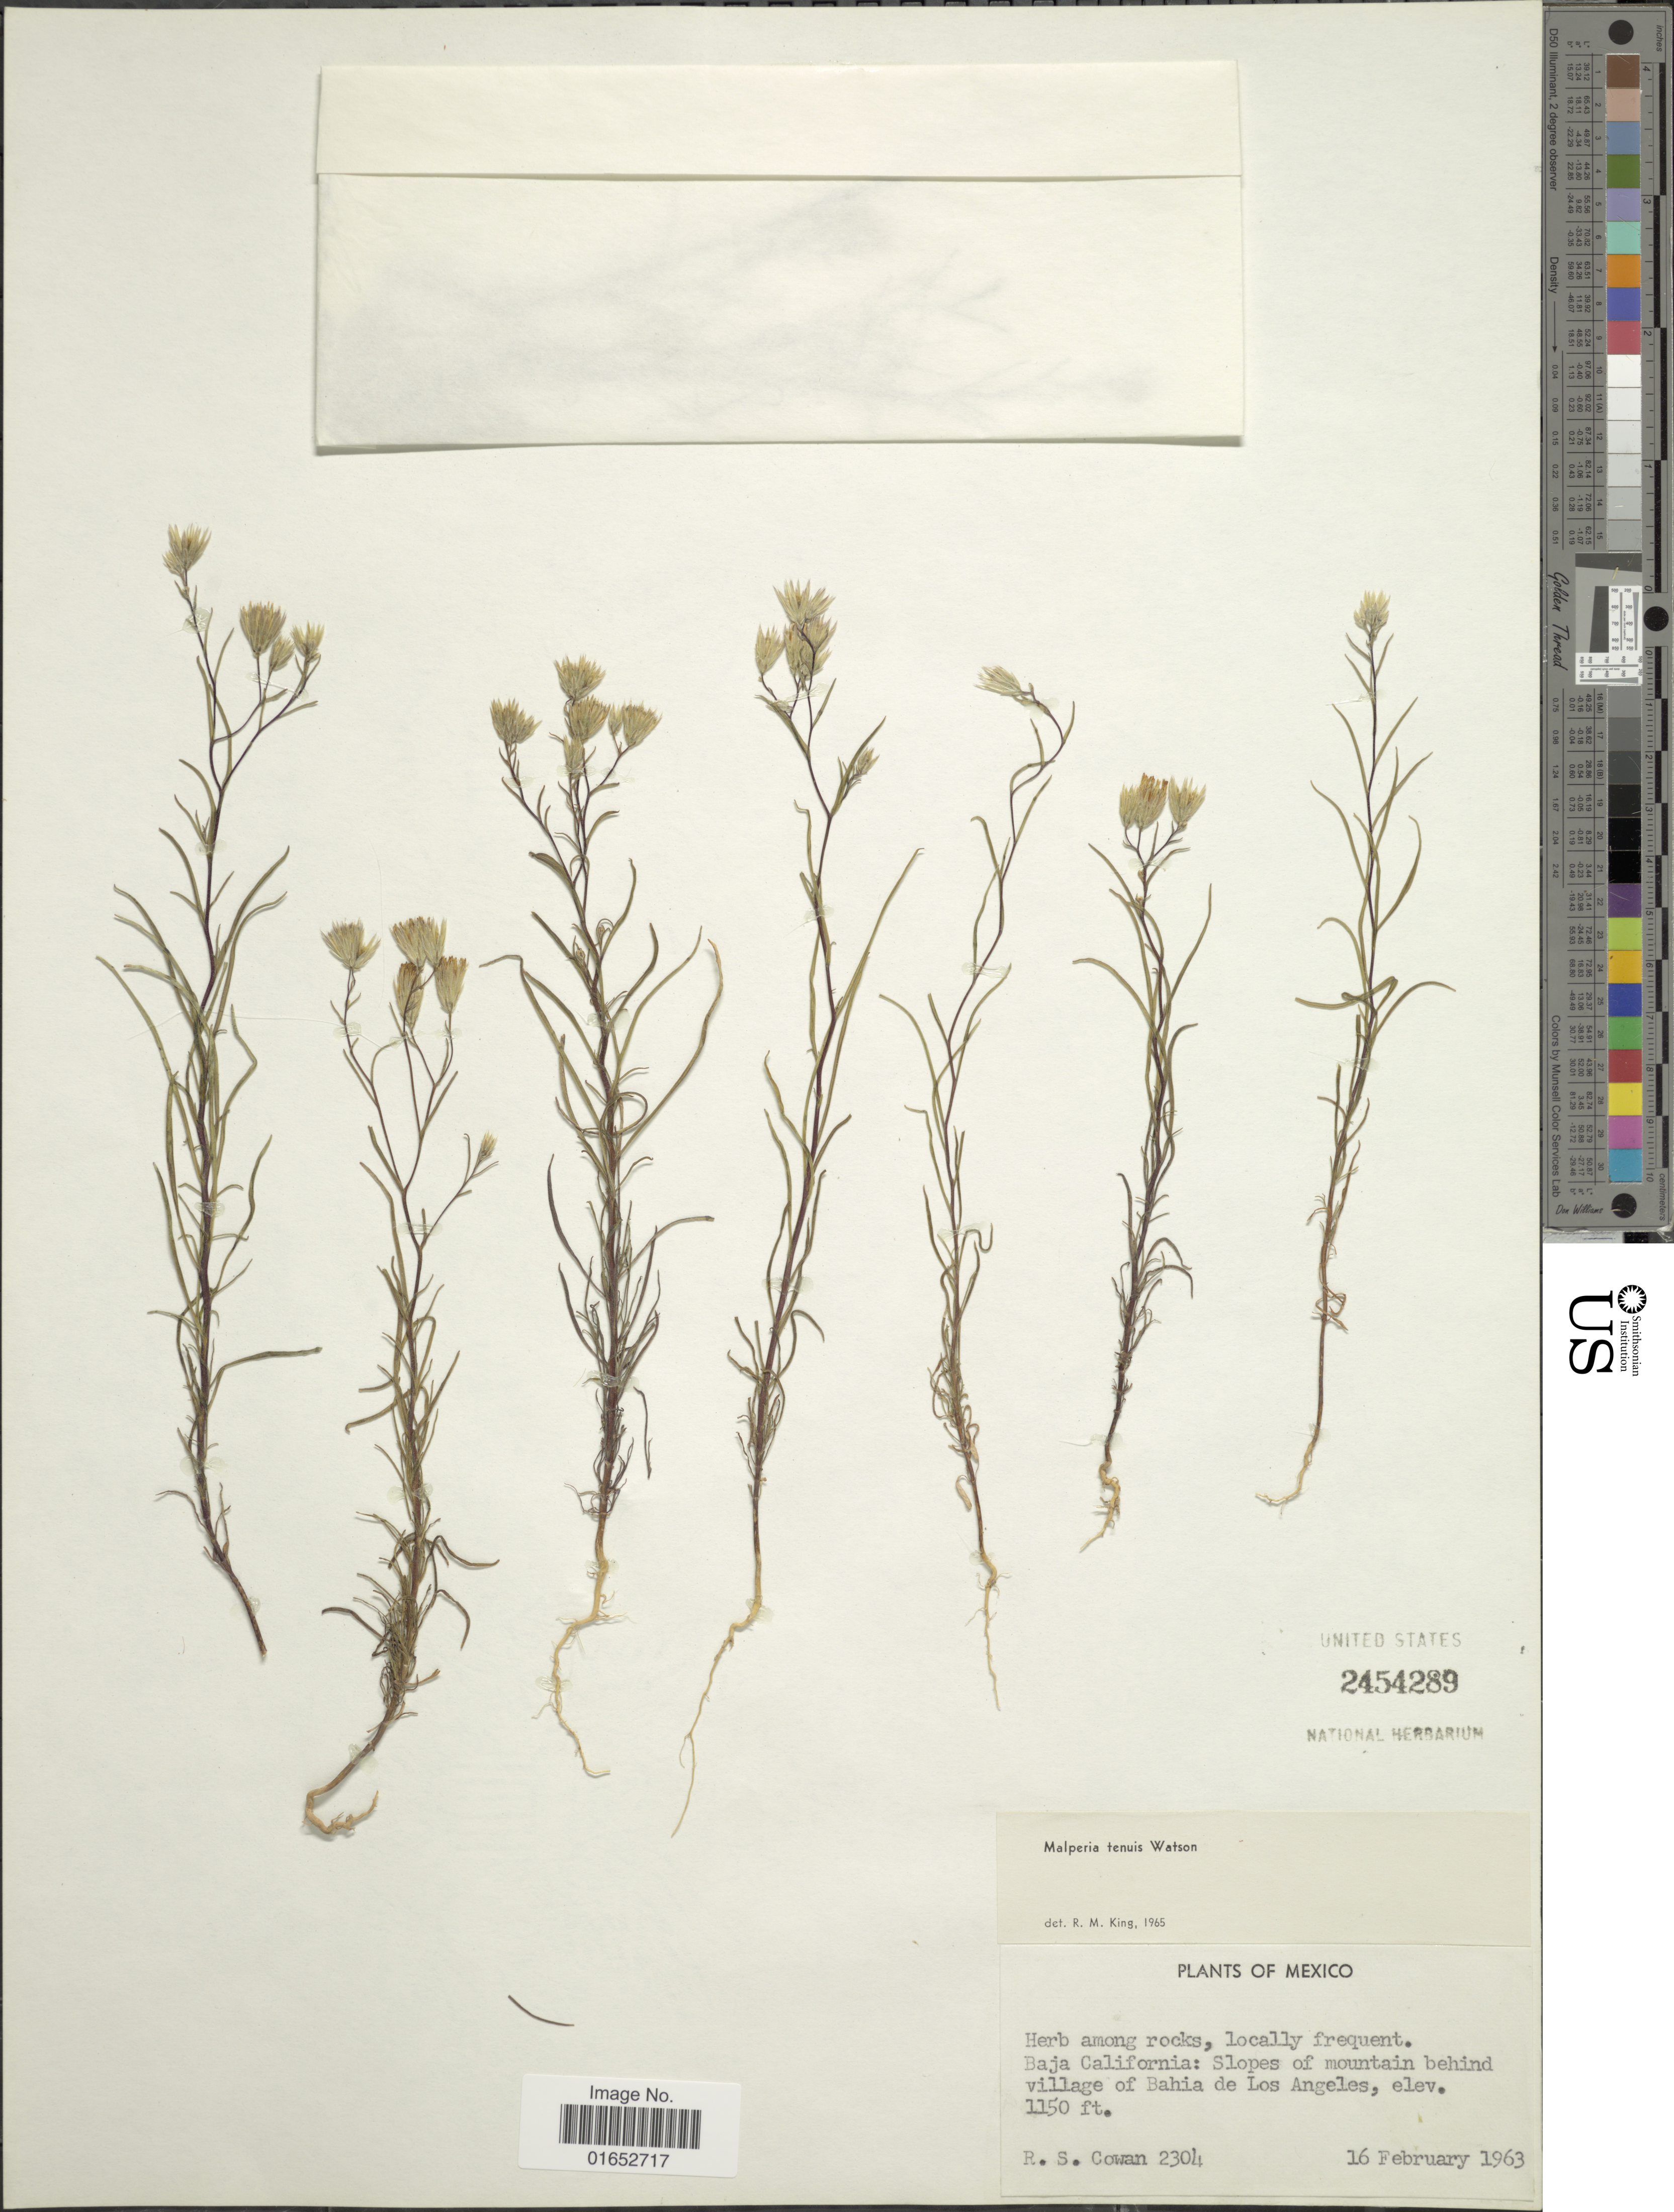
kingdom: Plantae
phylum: Tracheophyta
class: Magnoliopsida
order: Asterales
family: Asteraceae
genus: Malperia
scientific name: Malperia tenuis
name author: S. Watson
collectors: R. S. Cowan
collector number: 2304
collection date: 1963-02-16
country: Mexico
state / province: Baja California Norte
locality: Slopes of mountain behind village of Bahia de Los Angeles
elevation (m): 351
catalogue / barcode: US 2454289